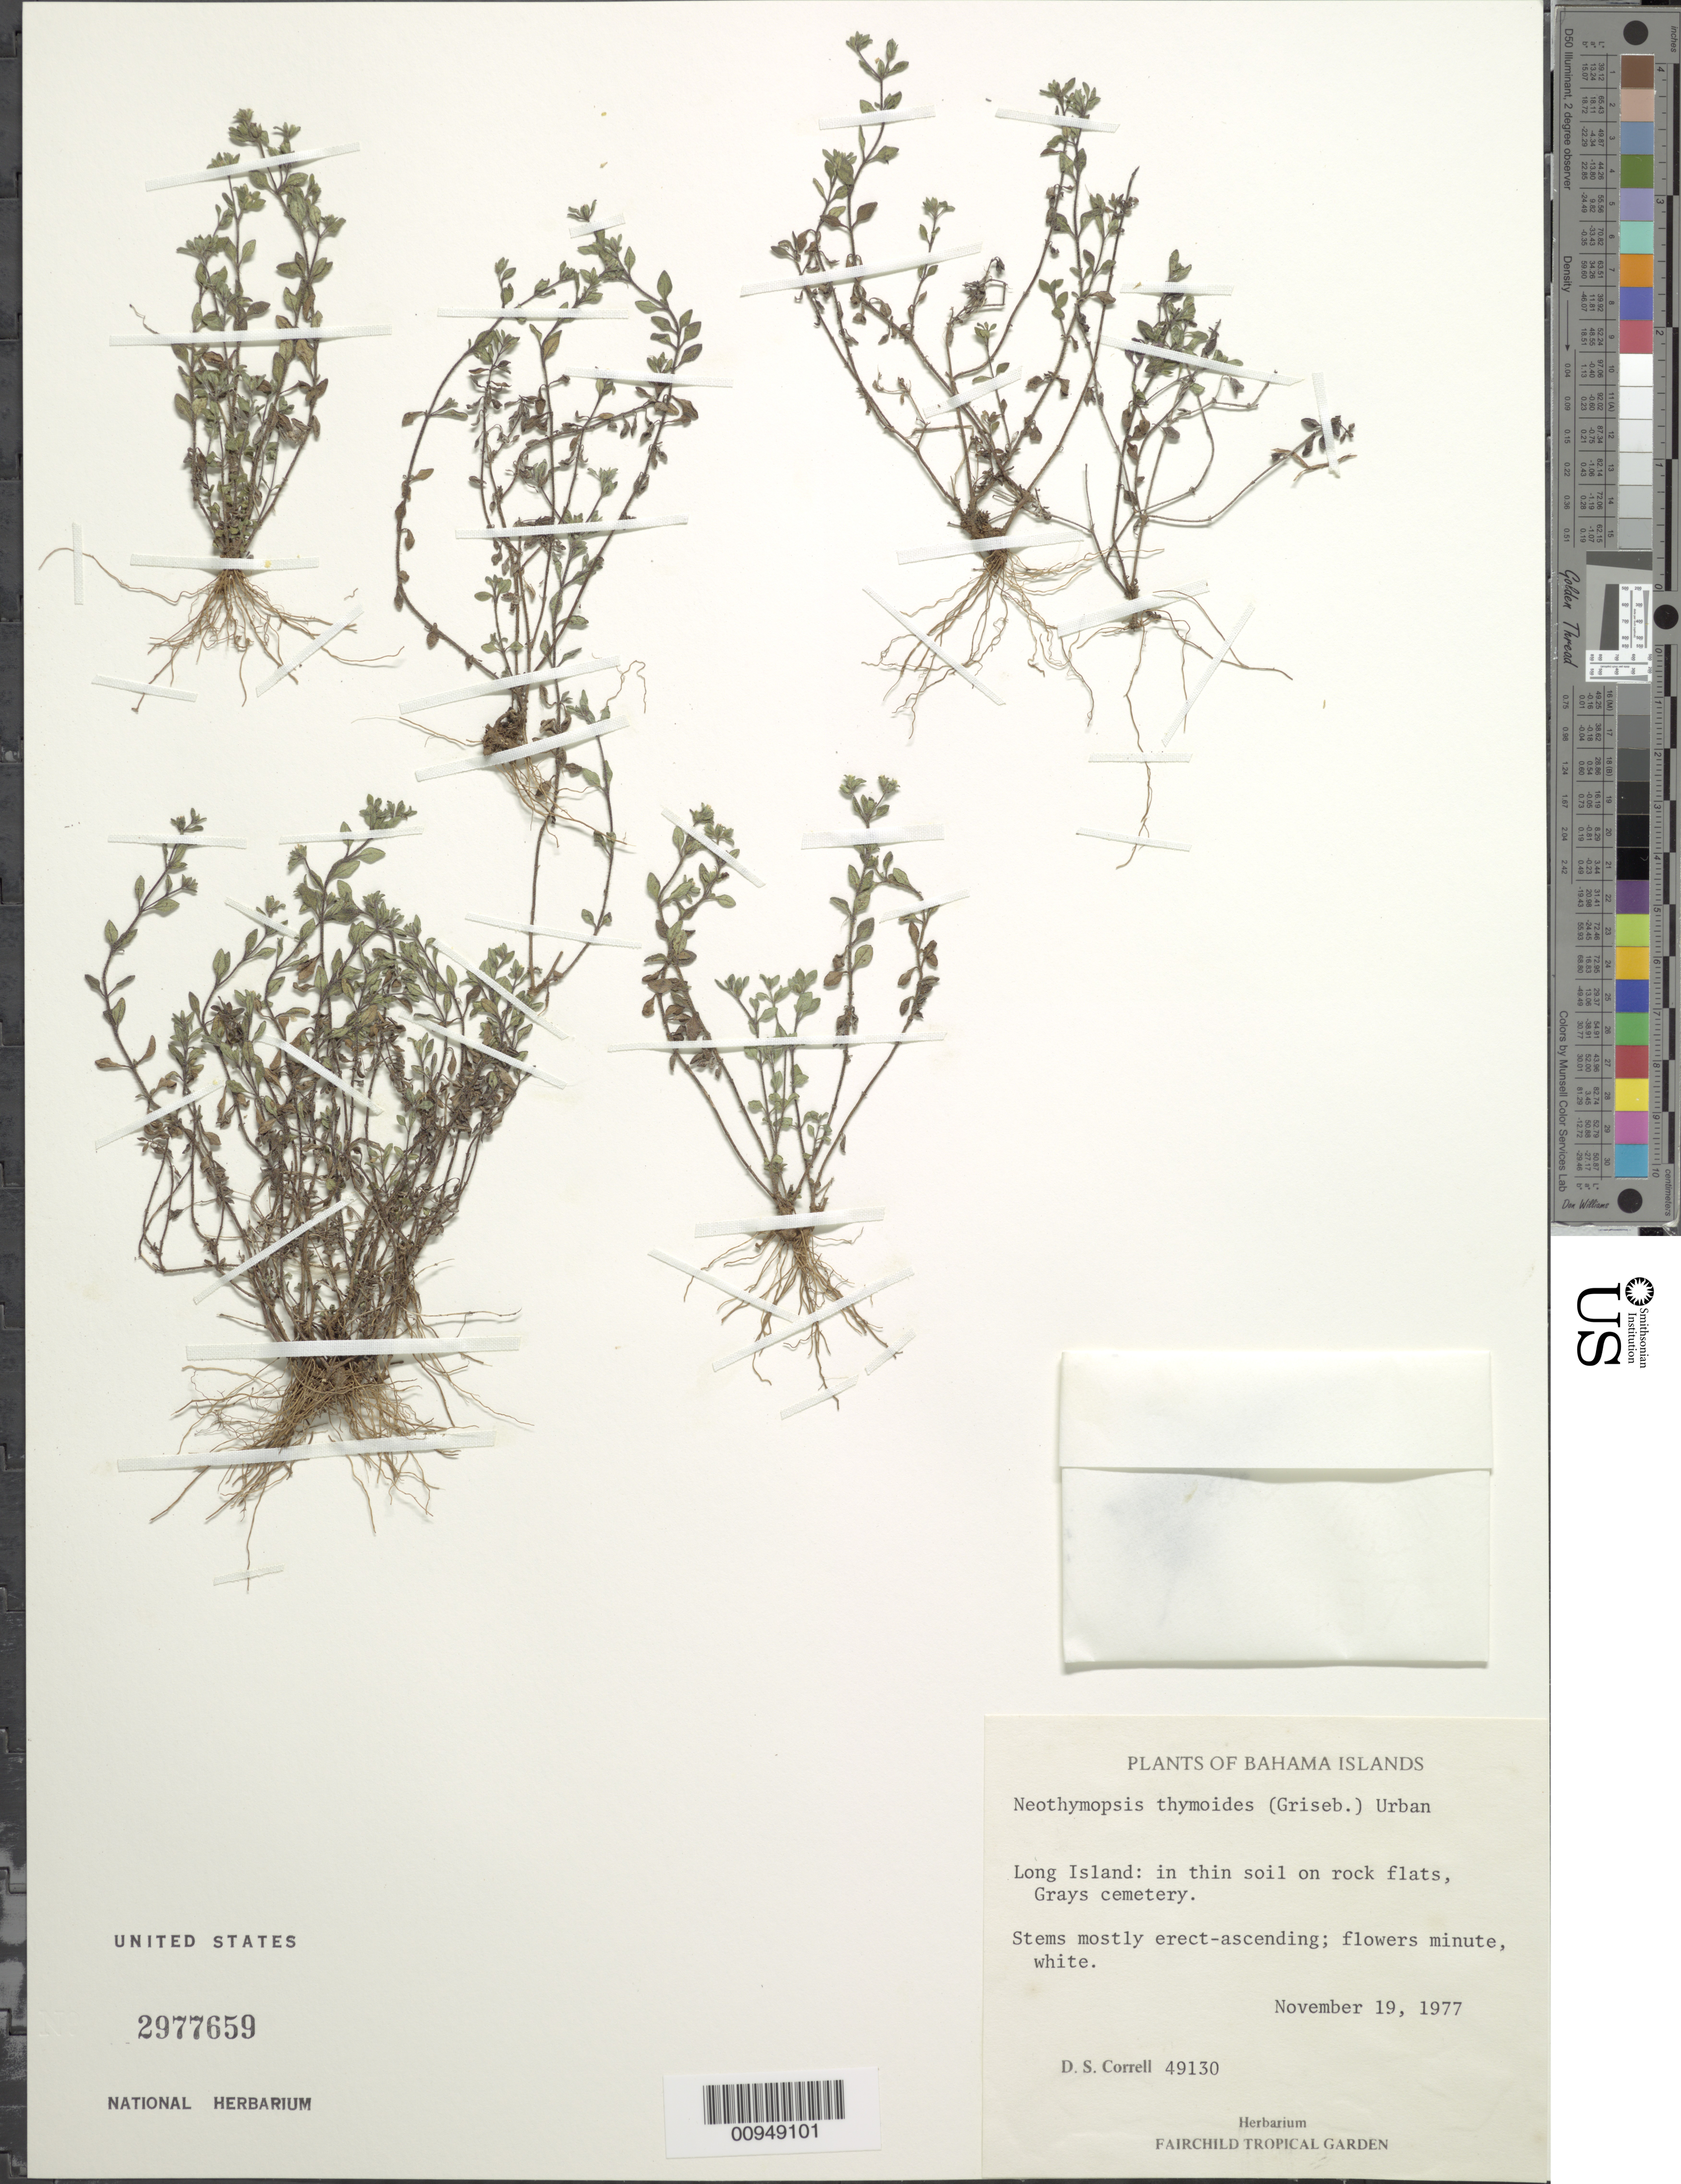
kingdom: Plantae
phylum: Tracheophyta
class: Magnoliopsida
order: Asterales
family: Asteraceae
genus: Thymopsis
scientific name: Thymopsis thymoides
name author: (Griseb.) Urb.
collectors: D. S. Correll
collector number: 49130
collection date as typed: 19 Nov 1977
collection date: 1977-11-19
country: Bahamas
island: Lond Island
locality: Grays Cemetery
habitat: In thin soil on rock flats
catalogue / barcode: US 2977659